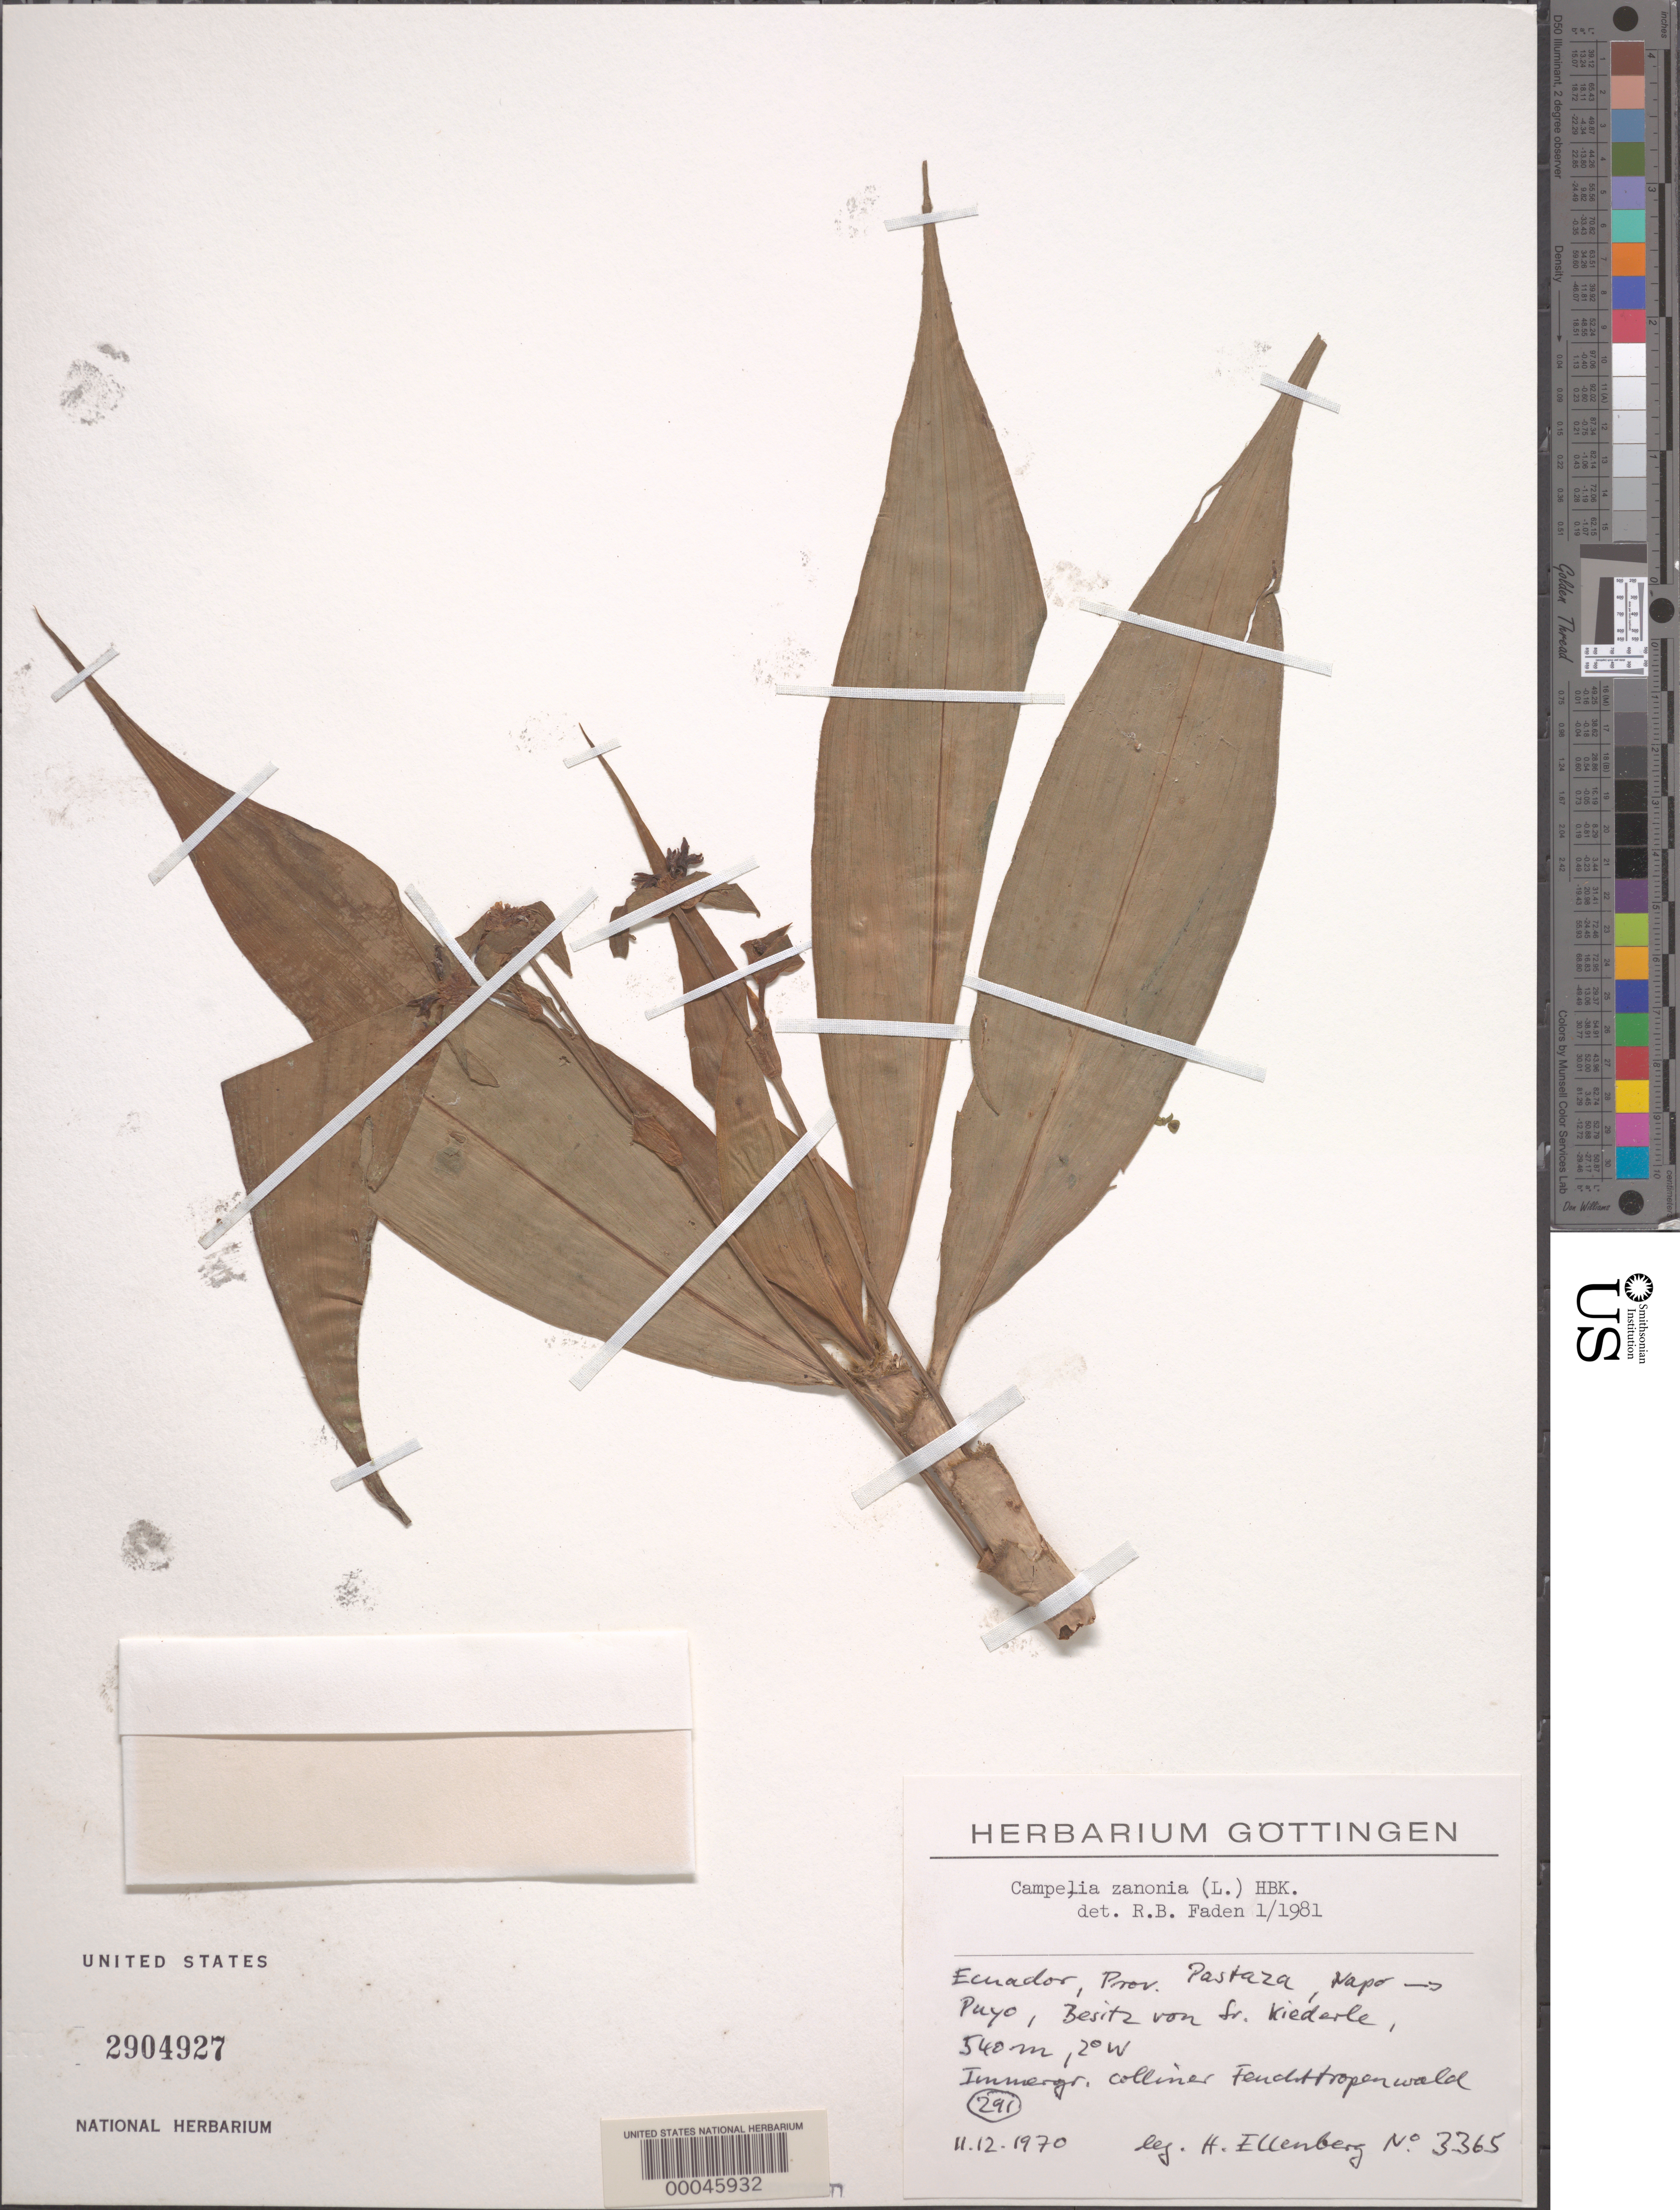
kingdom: Plantae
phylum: Tracheophyta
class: Liliopsida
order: Commelinales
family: Commelinaceae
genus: Tradescantia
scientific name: Tradescantia zanonia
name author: (L.) Sw.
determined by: Faden, Robert B., (US), Smithsonian Institution - National Museum of Natural History (UNITED STATES)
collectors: H. Ellenberg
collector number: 3365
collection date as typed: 12 Feb 1970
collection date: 1970-02-12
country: Ecuador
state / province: Pastaza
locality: Napo Puyo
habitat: Woods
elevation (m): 540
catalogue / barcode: US 2904927